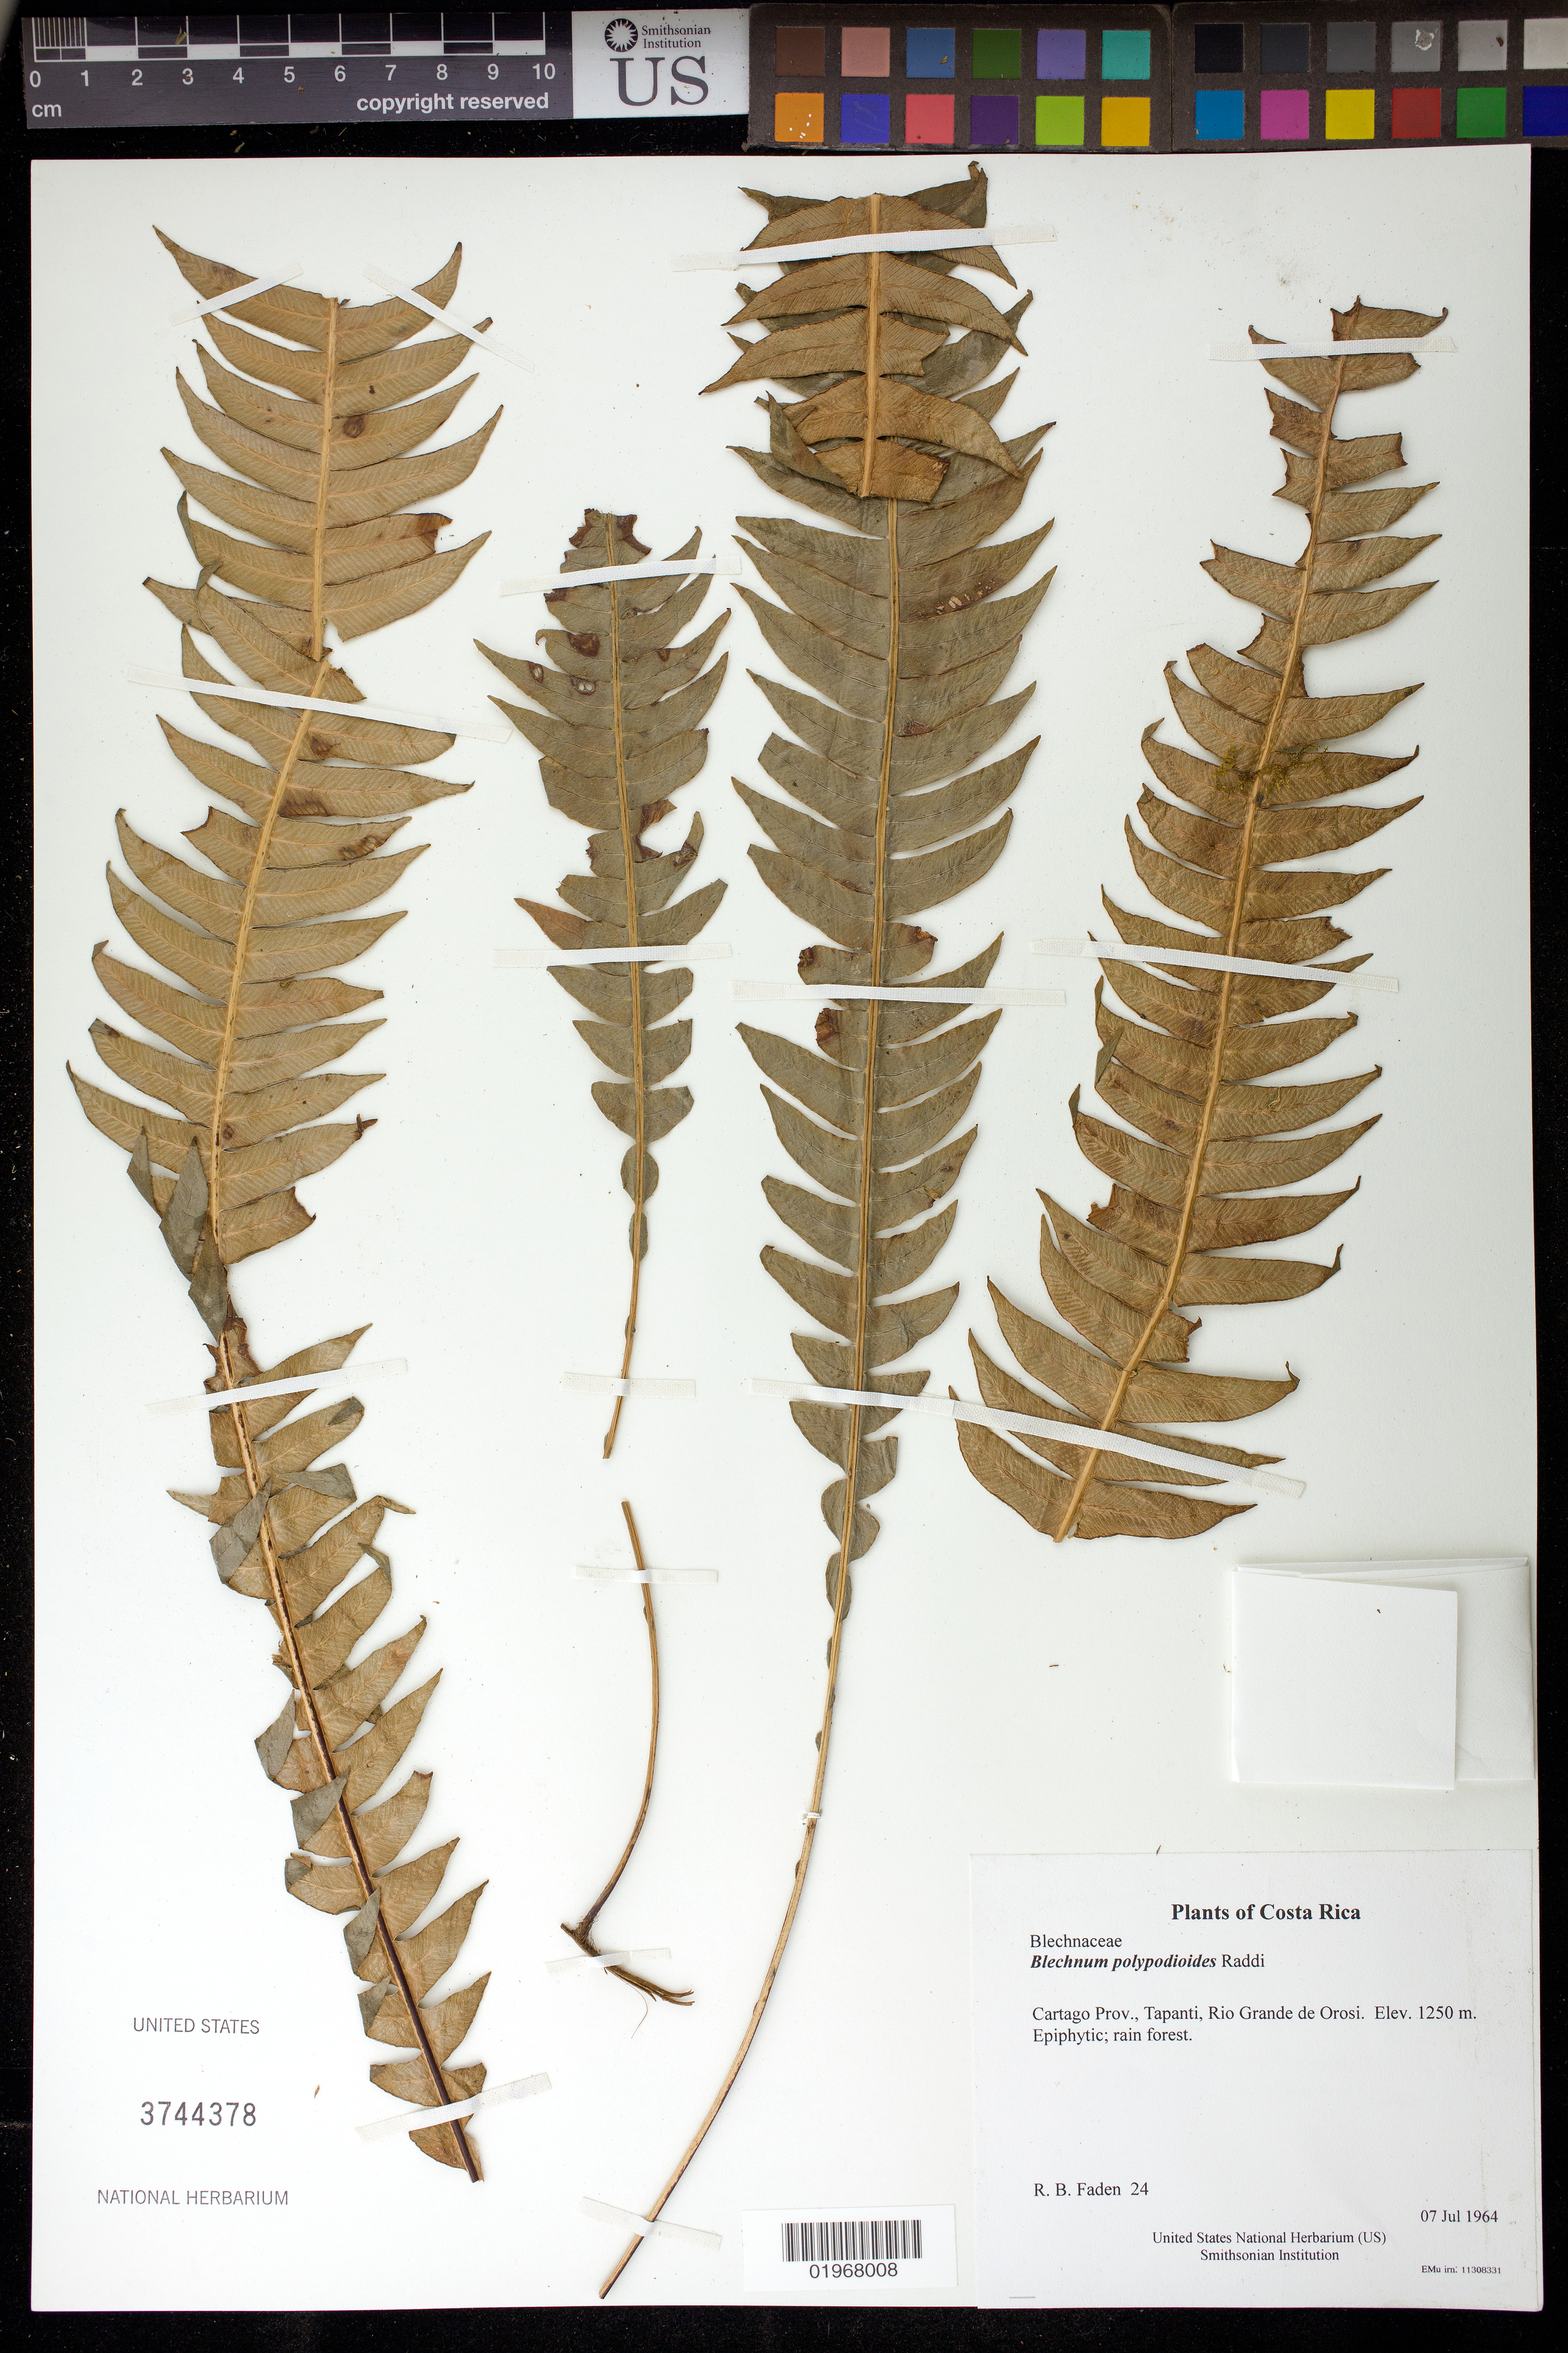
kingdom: Plantae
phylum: Tracheophyta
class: Polypodiopsida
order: Polypodiales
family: Blechnaceae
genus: Blechnum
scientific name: Blechnum polypodioides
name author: Raddi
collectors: R. B. Faden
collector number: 24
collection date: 1964-07-07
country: Costa Rica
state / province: Cartago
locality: Tapanti, Rio Grande de Orosi.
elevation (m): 1250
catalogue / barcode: US 3744378